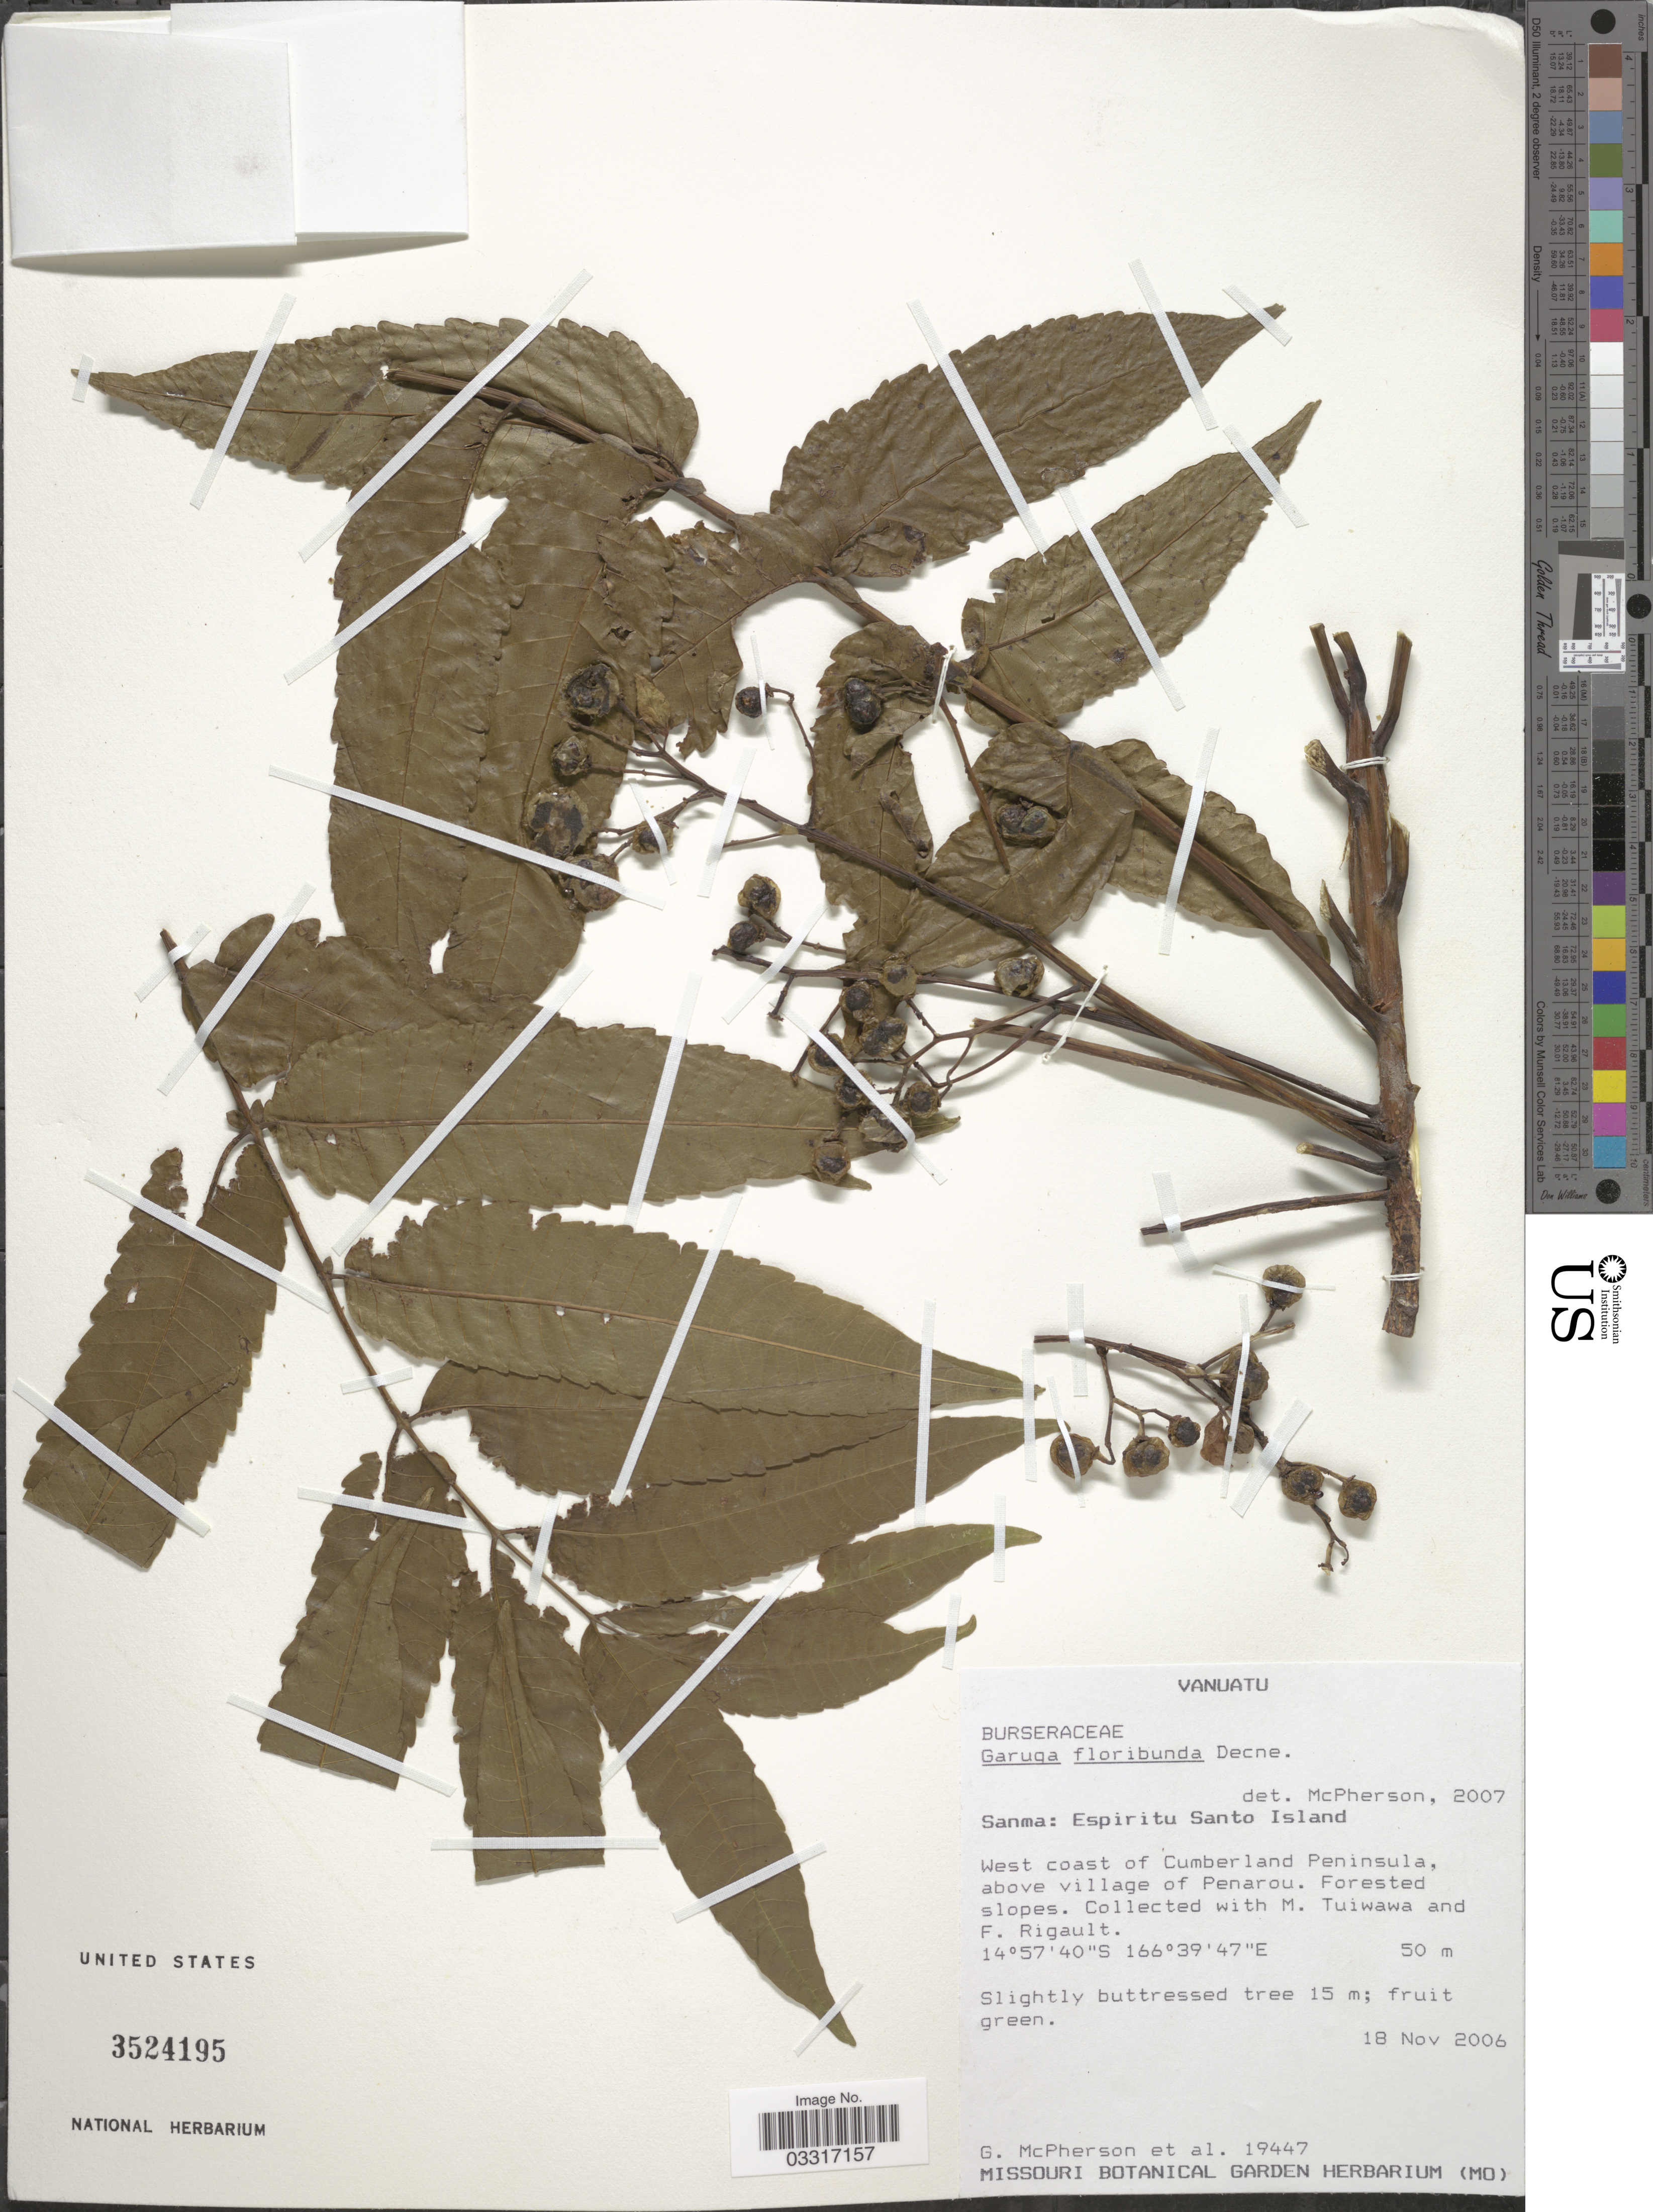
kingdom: Plantae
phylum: Tracheophyta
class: Magnoliopsida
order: Sapindales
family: Burseraceae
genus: Garuga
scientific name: Garuga floribunda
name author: Decne.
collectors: G. McPherson, M. Tuiwawa & F. Rigault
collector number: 19447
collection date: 2006-11-18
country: Vanuatu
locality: Sanma: Espiritu Santo Island. West coast of Cumberland Peninsula, abvoe village of Penarou.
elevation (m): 50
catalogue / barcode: US 3524195